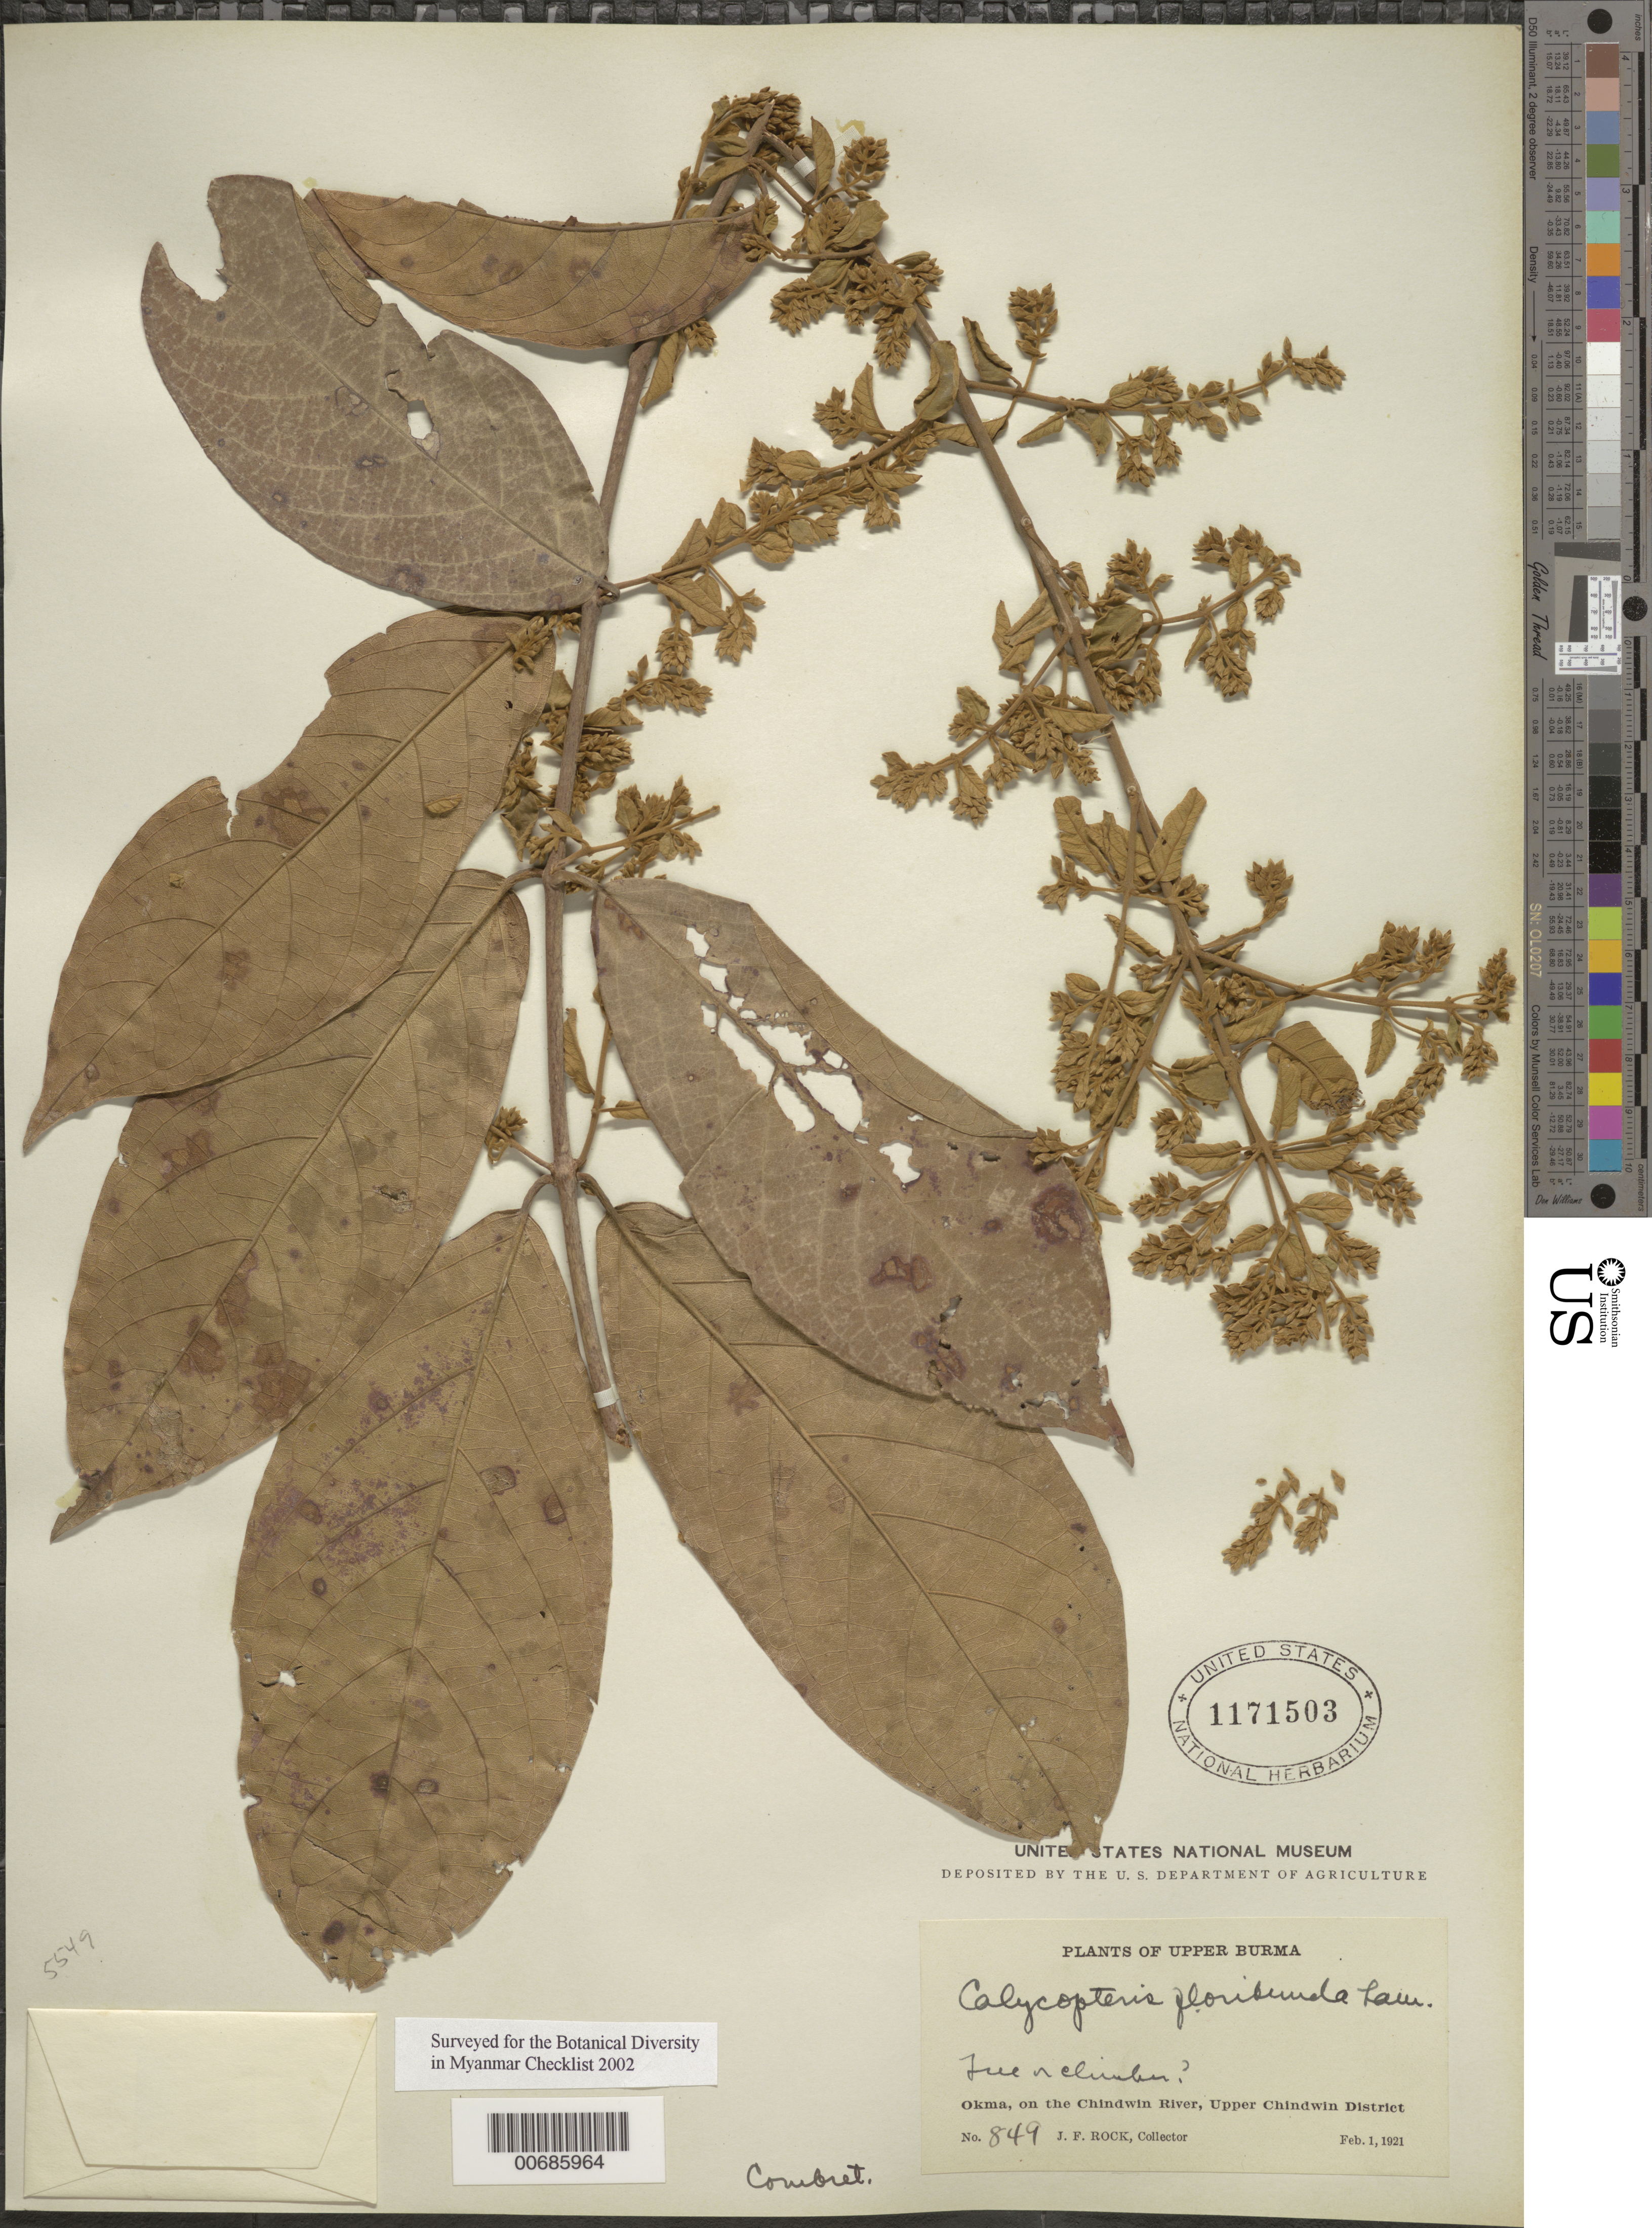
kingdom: Plantae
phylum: Tracheophyta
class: Magnoliopsida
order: Myrtales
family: Combretaceae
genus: Getonia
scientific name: Getonia floribunda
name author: Roxb.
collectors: J. F. Rock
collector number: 849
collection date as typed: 01 Feb 1921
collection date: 1921-02-01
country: Myanmar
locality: Upper Chindwin Dist., Okma, Chindwin R.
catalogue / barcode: US 1171503